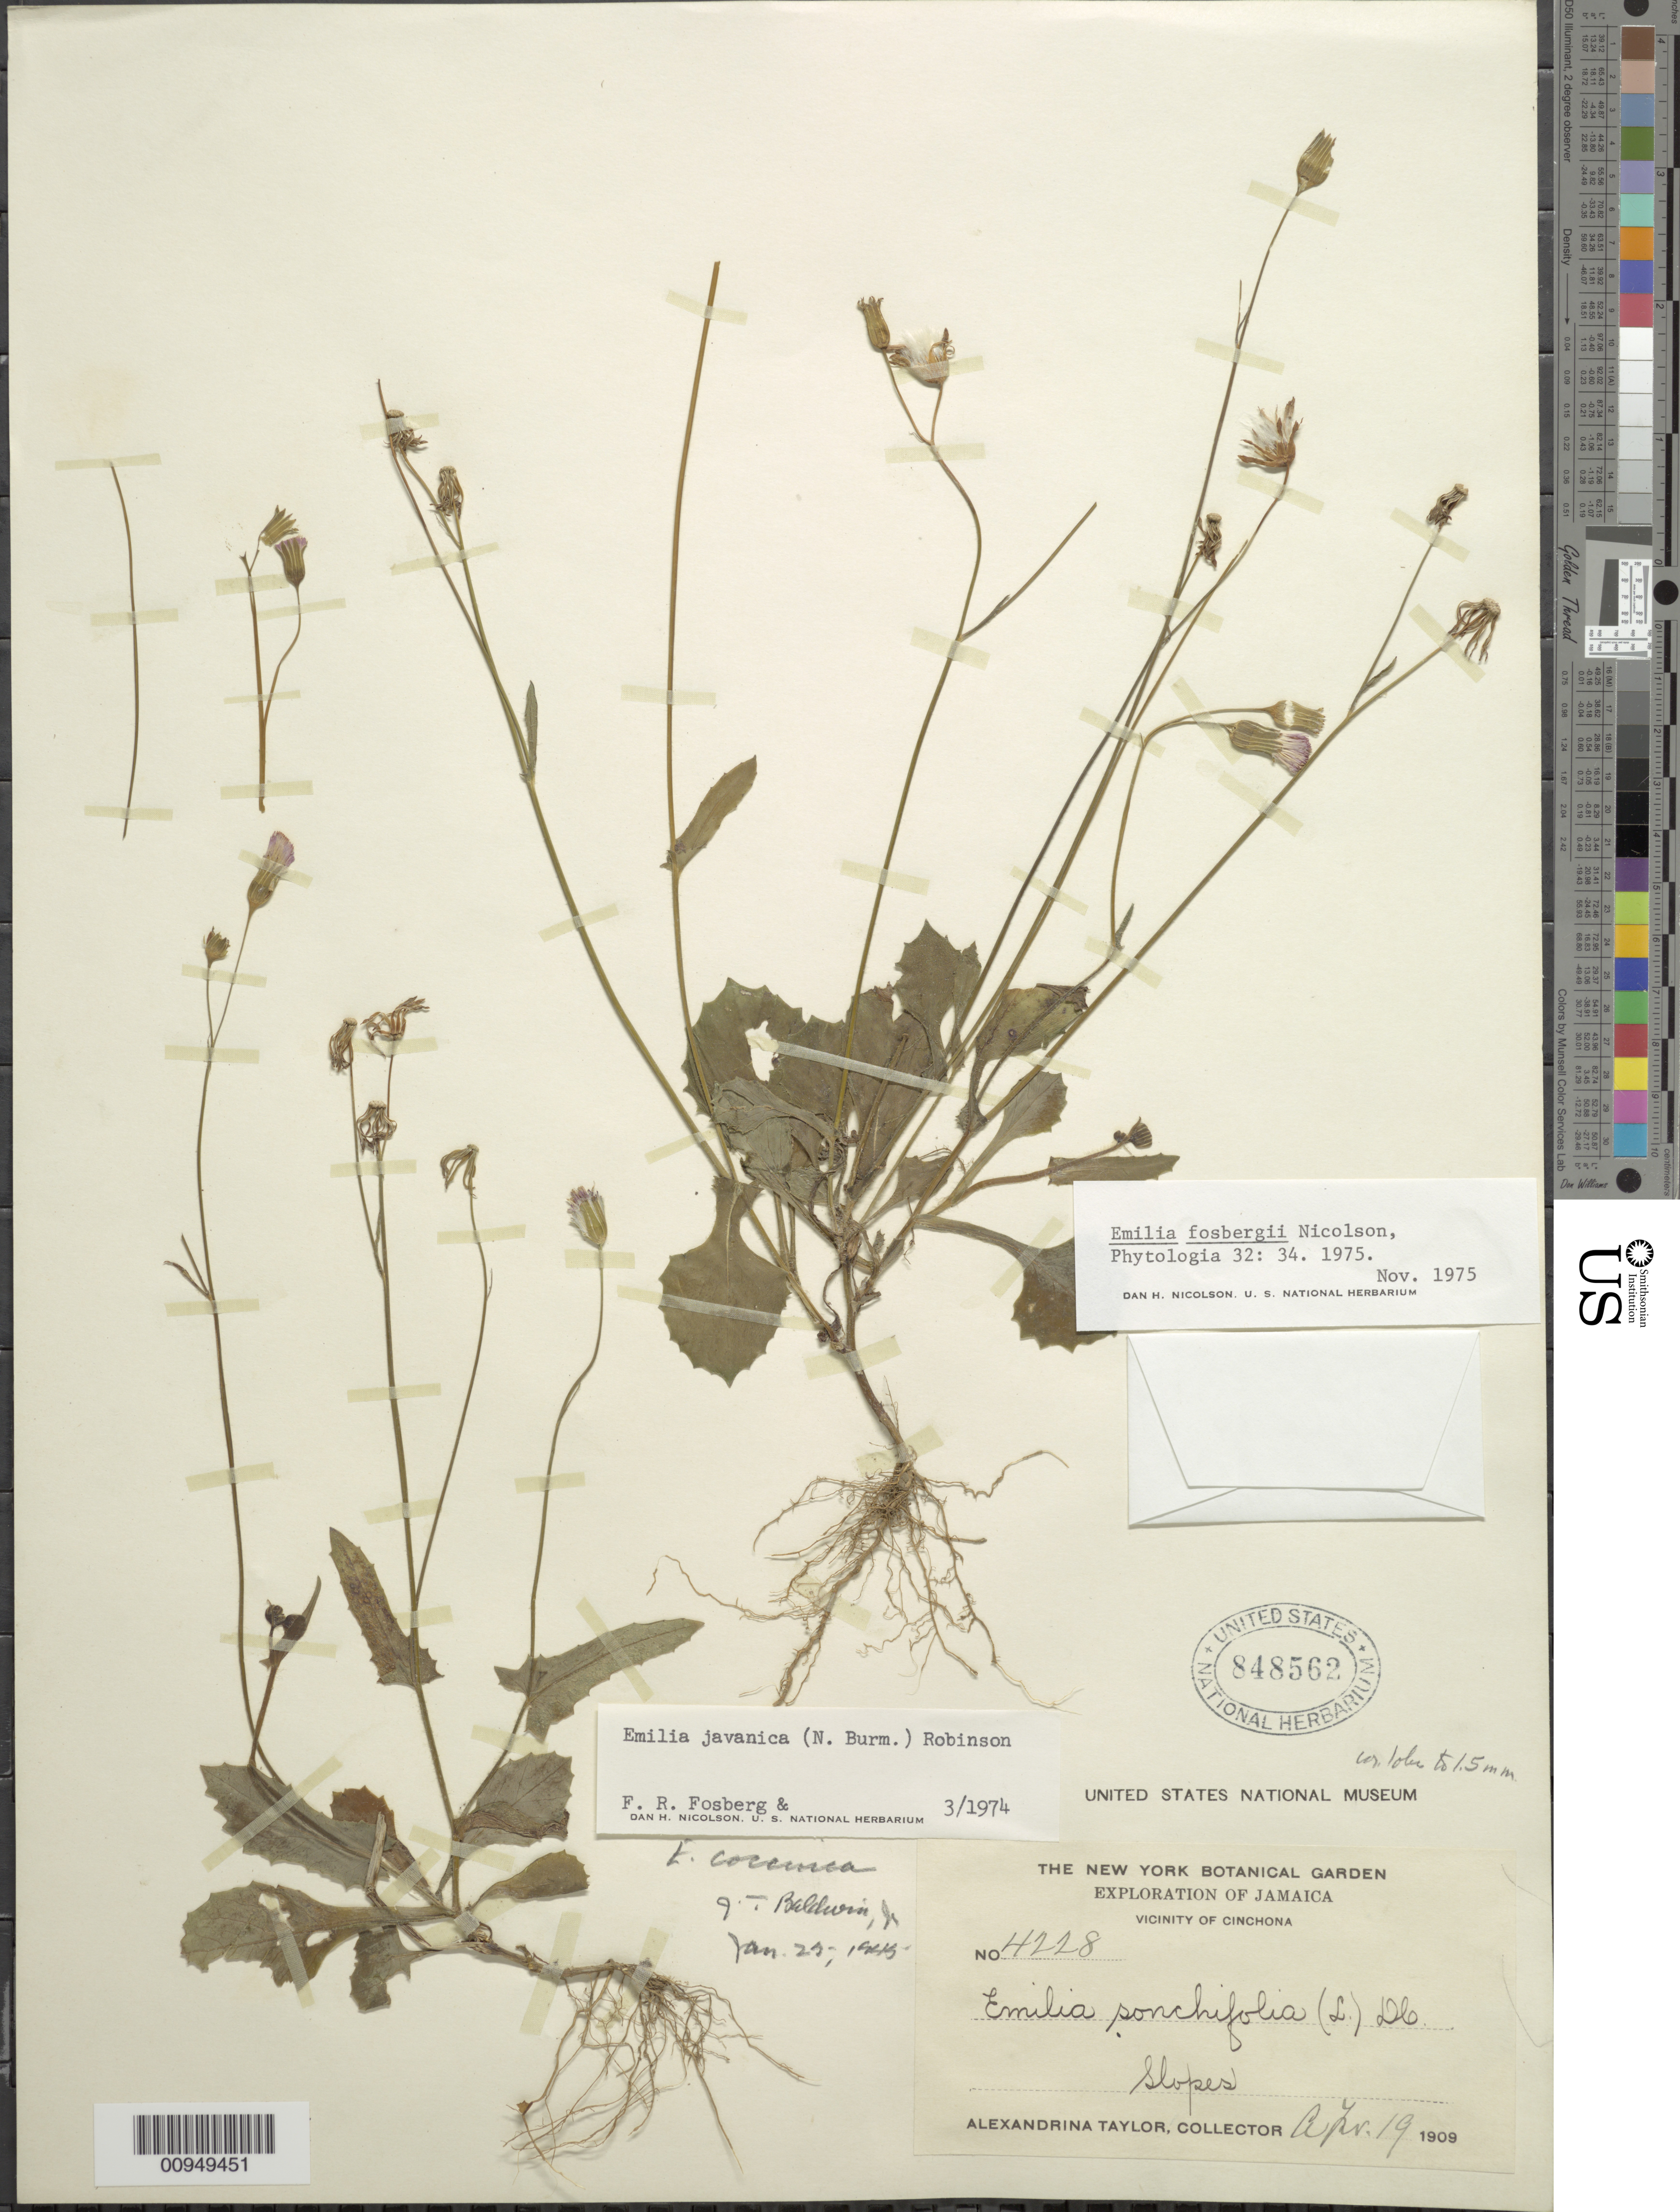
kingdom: Plantae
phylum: Tracheophyta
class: Magnoliopsida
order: Asterales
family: Asteraceae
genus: Emilia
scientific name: Emilia fosbergii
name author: Nicolson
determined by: Nicolson, Dan H.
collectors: A. A. Taylor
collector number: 4228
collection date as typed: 19 Apr 1909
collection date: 1909-04-19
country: Jamaica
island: Jamaica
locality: Vicinity of Cinchona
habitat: Slopes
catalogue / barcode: US 848562